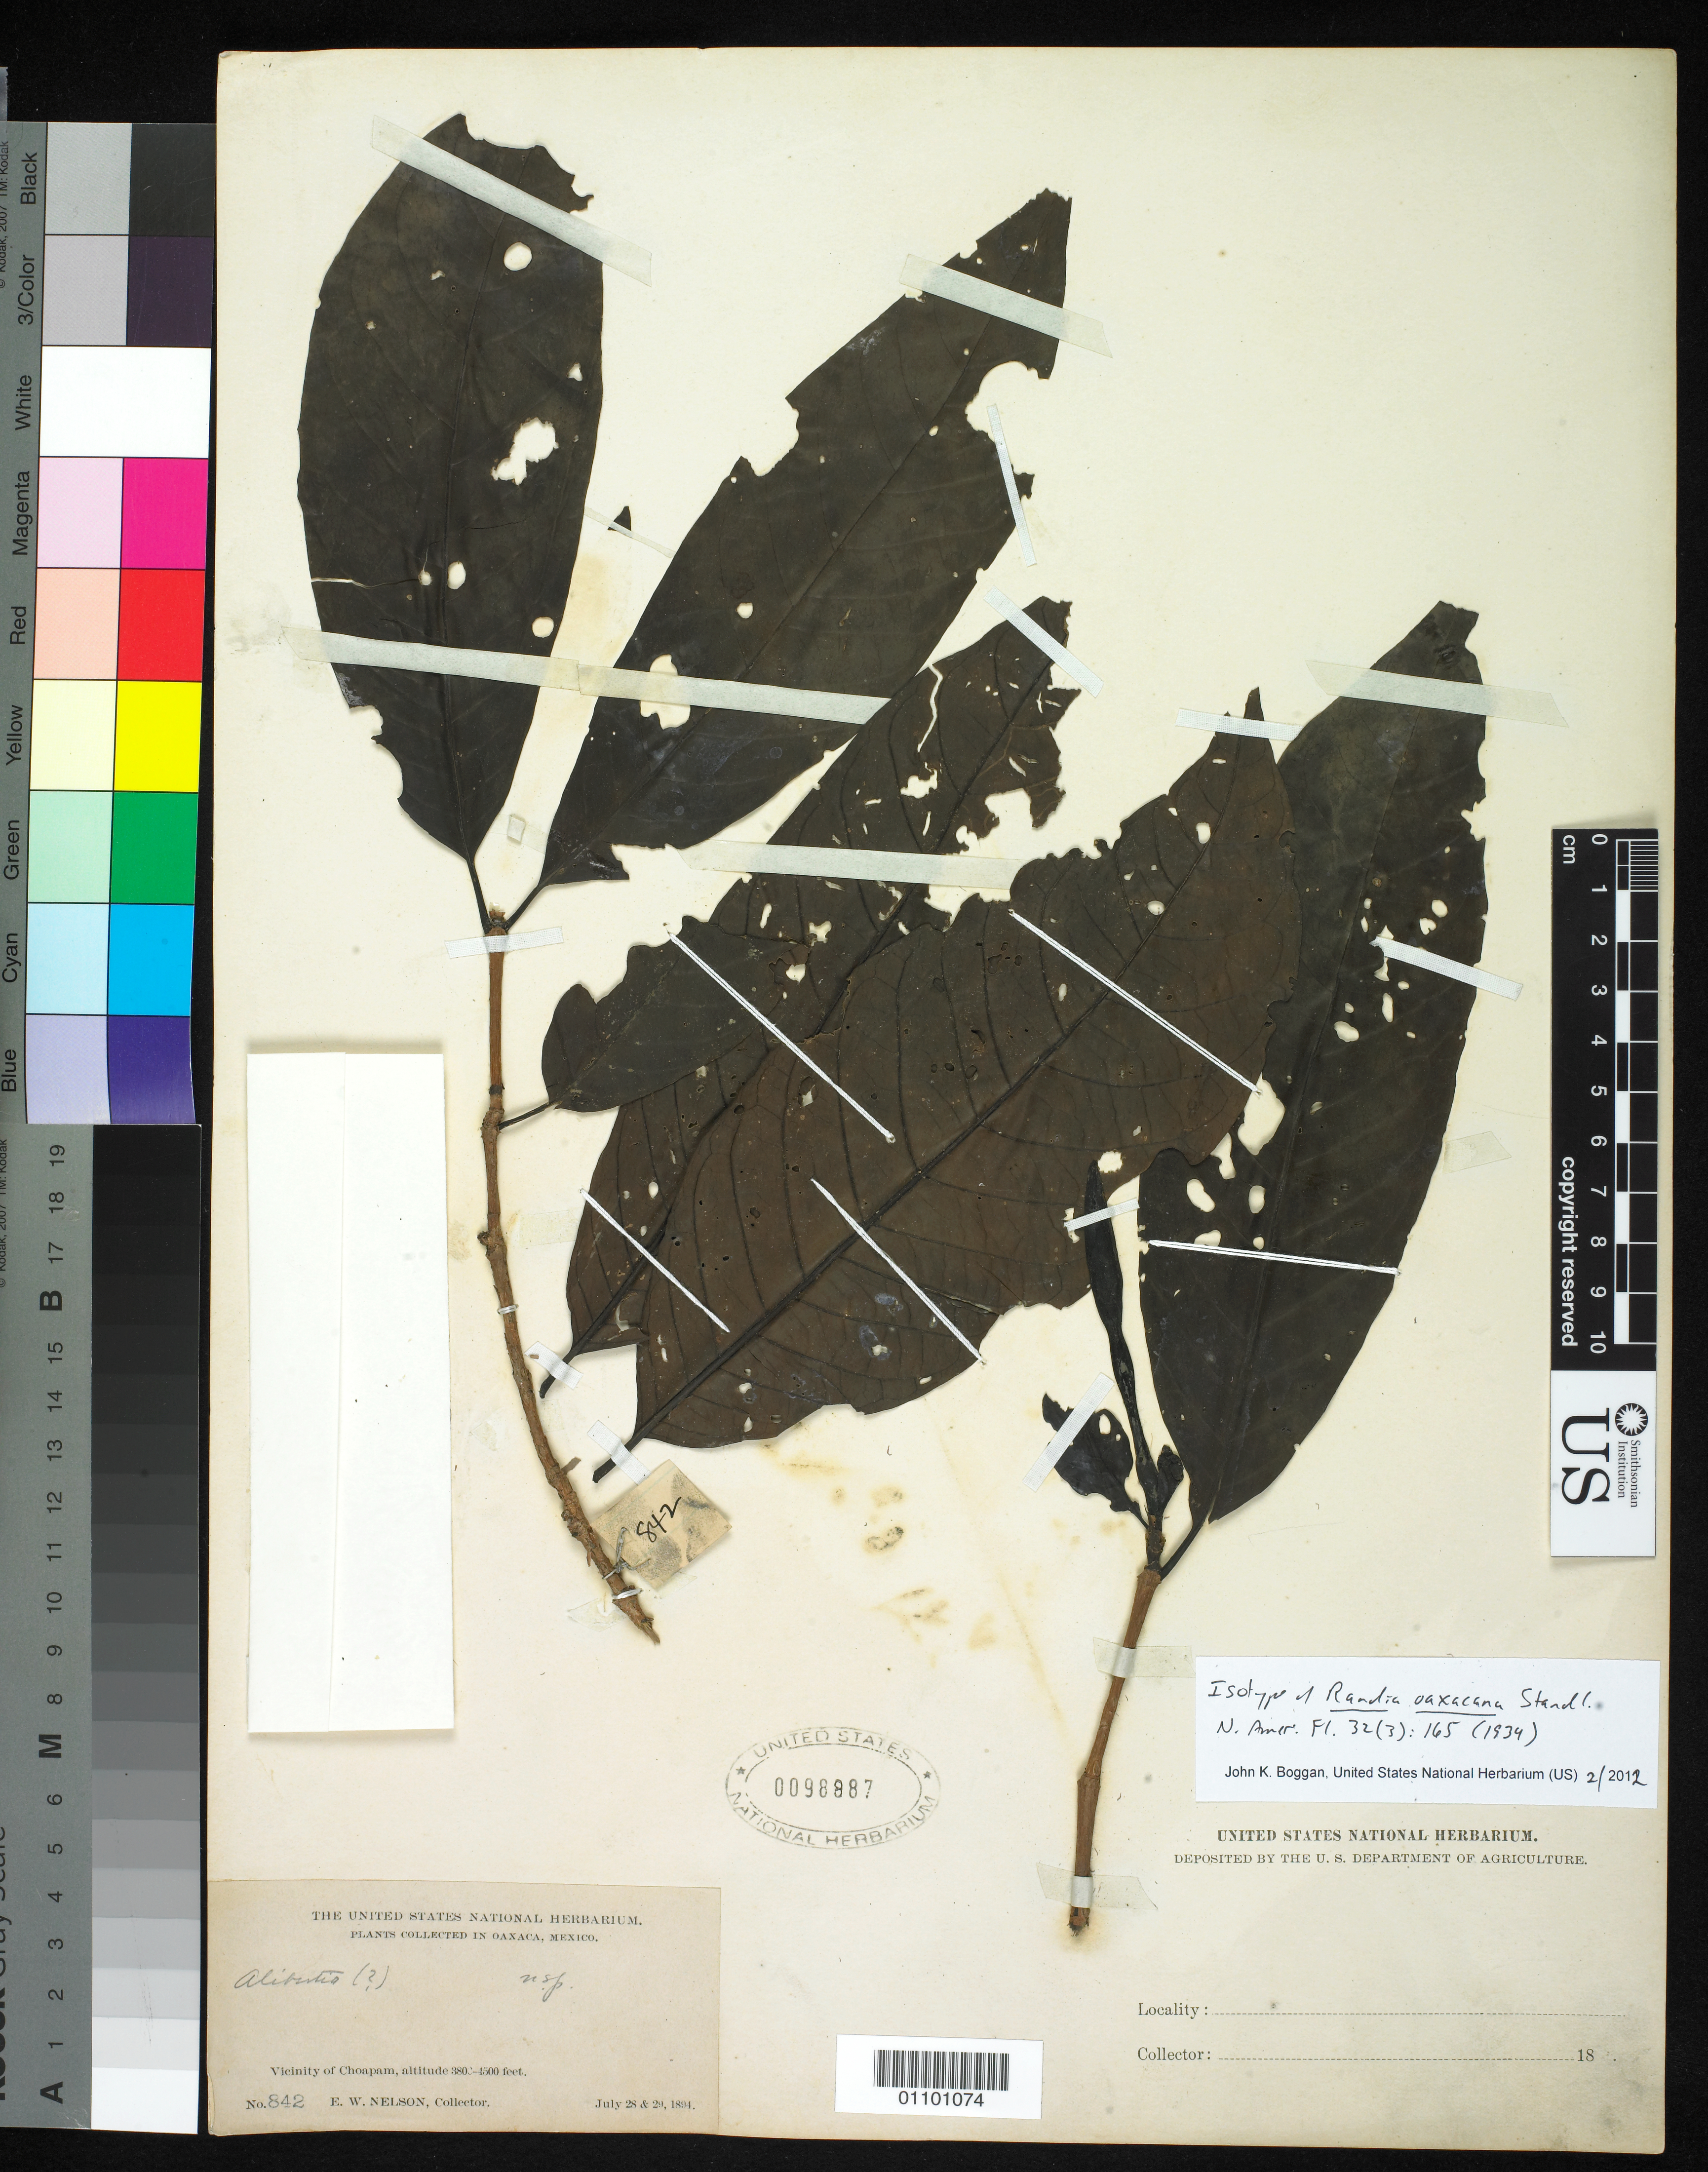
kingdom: Plantae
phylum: Tracheophyta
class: Magnoliopsida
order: Gentianales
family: Rubiaceae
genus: Randia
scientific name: Randia oaxacana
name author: Standl.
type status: Isotype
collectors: E. W. Nelson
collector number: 842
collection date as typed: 28 Jul 1894 to 29 Jul 1894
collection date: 1894-07-28/1894-07-29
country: Mexico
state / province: Oaxaca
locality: Vicinity of Choapan.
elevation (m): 1158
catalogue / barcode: US 98887